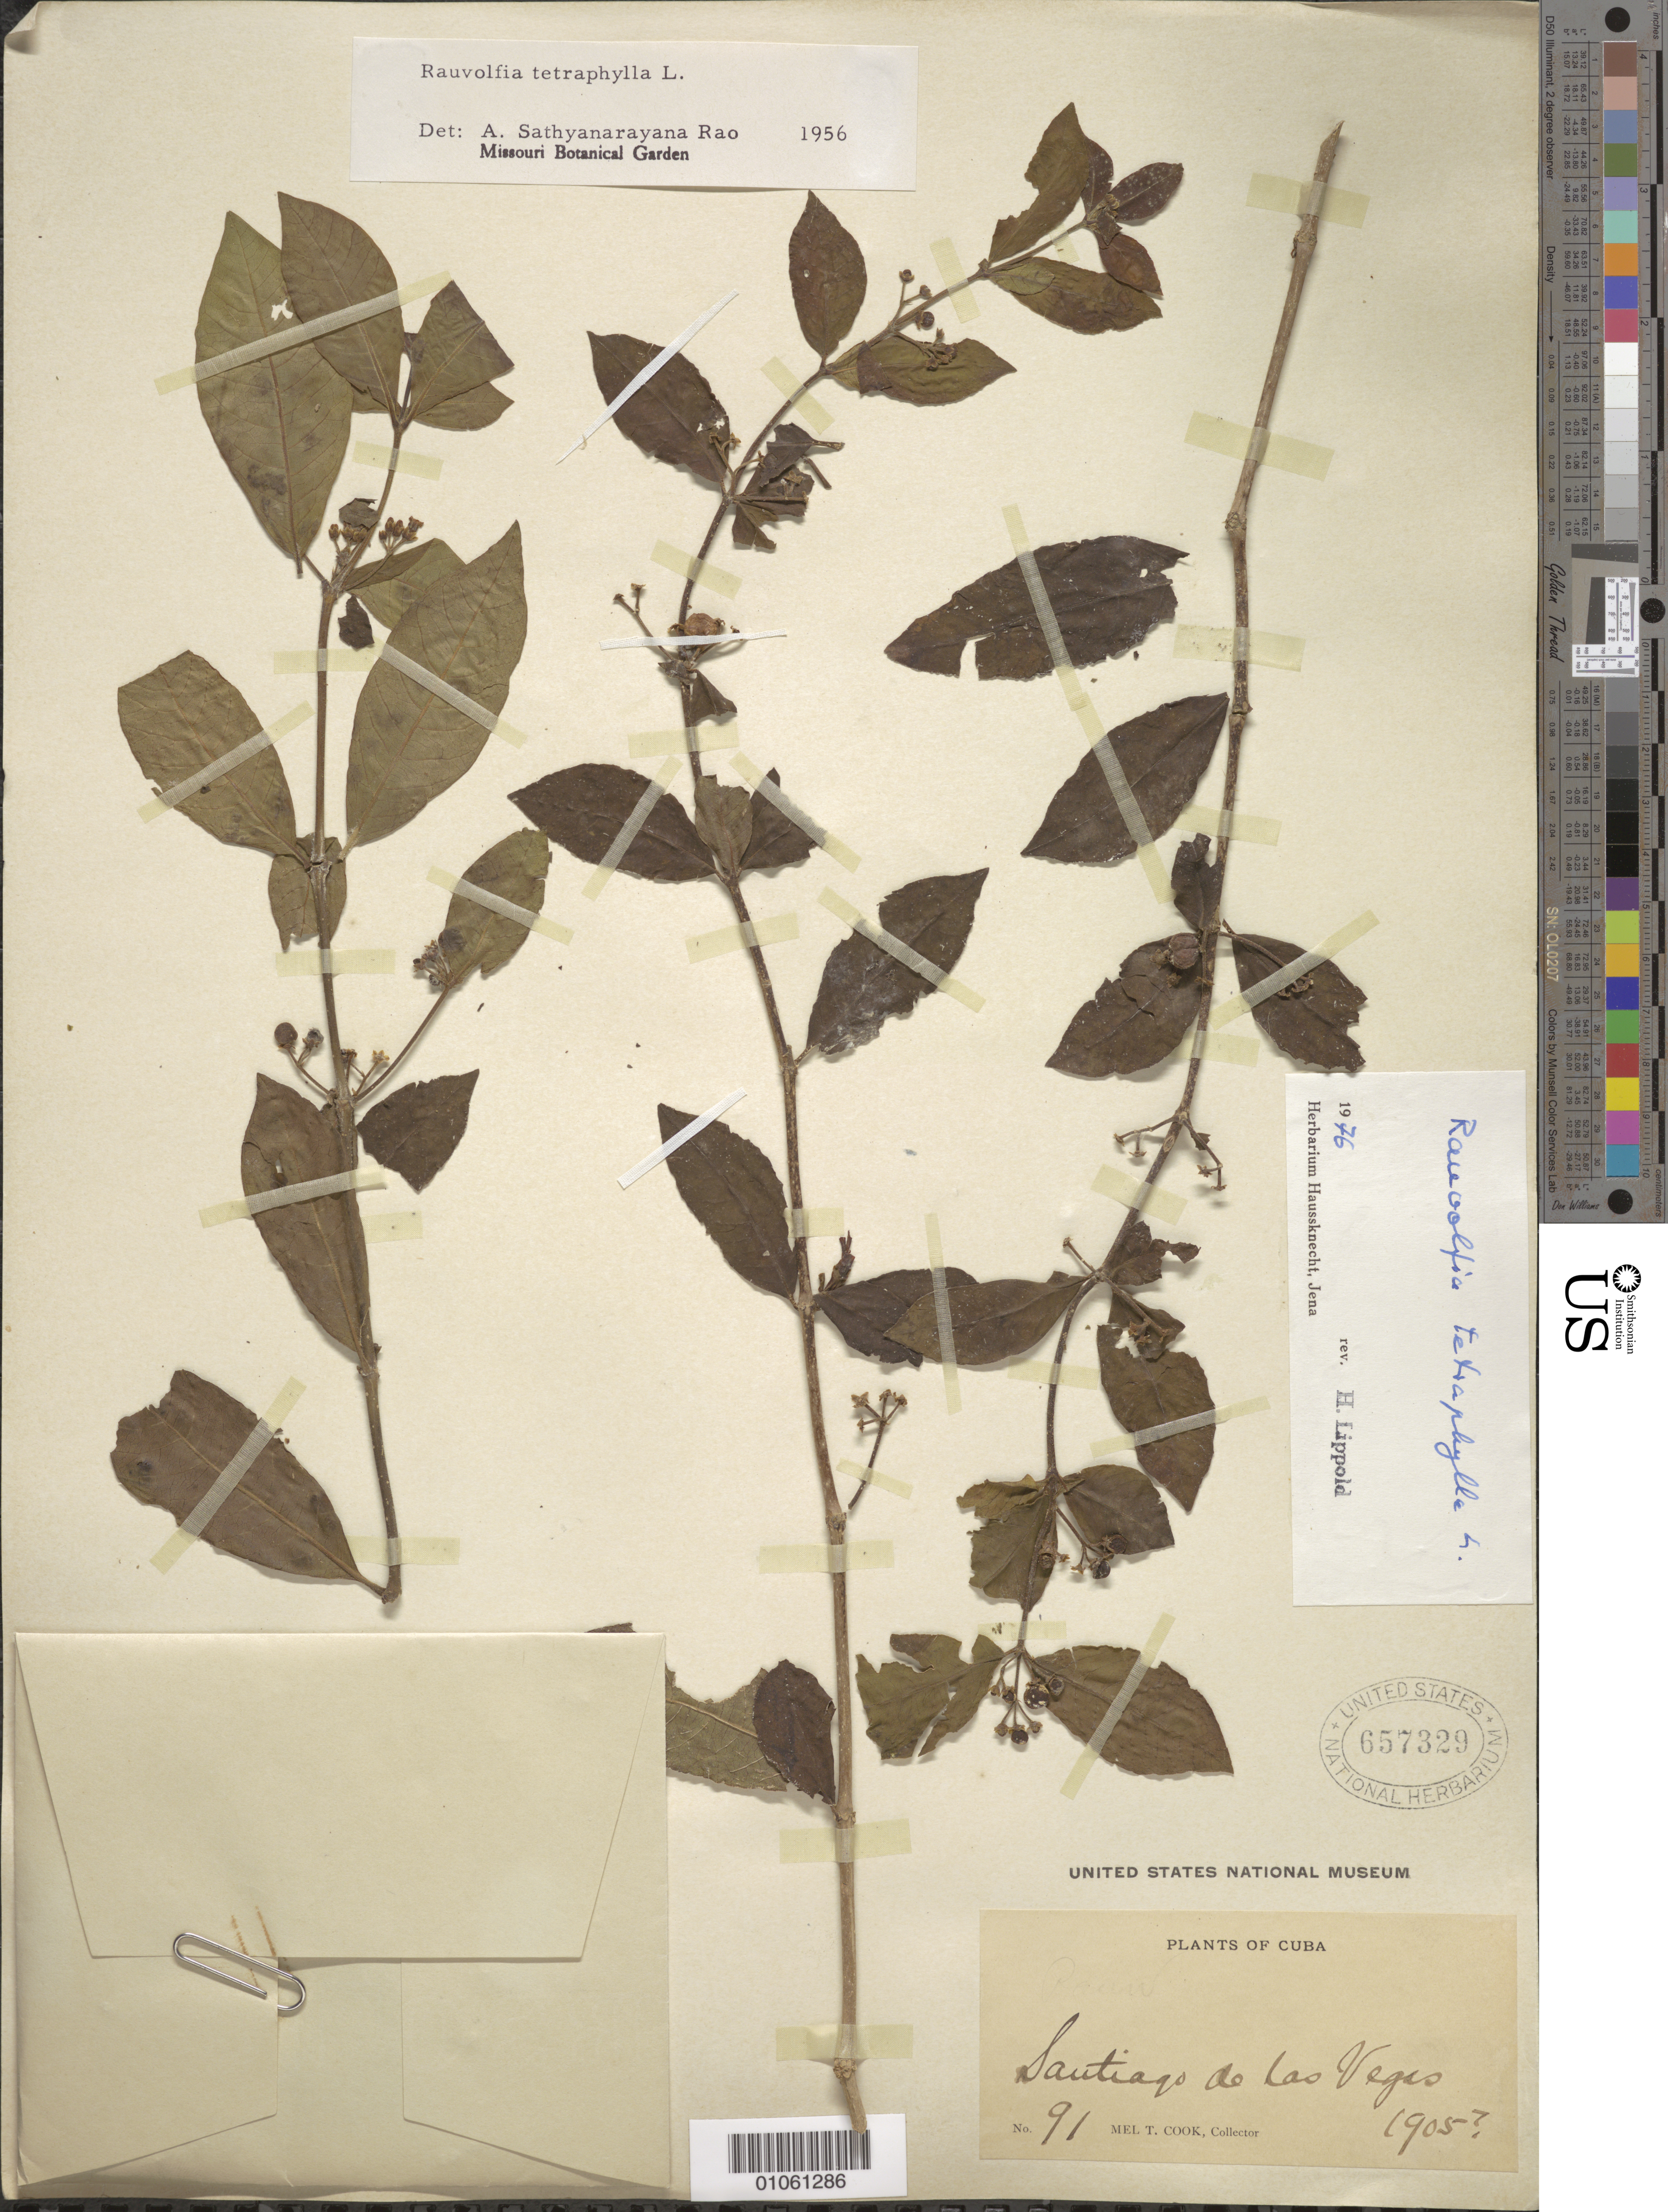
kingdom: Plantae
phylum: Tracheophyta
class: Magnoliopsida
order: Gentianales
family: Apocynaceae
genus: Rauvolfia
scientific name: Rauvolfia tetraphylla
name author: L.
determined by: Lippold, Hans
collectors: M. T. Cook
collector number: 91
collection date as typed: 1905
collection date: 1905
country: Cuba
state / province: La Habana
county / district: Municipio Boyeros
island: Cuba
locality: Santiago de Las Vegas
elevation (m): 97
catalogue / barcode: US 657329